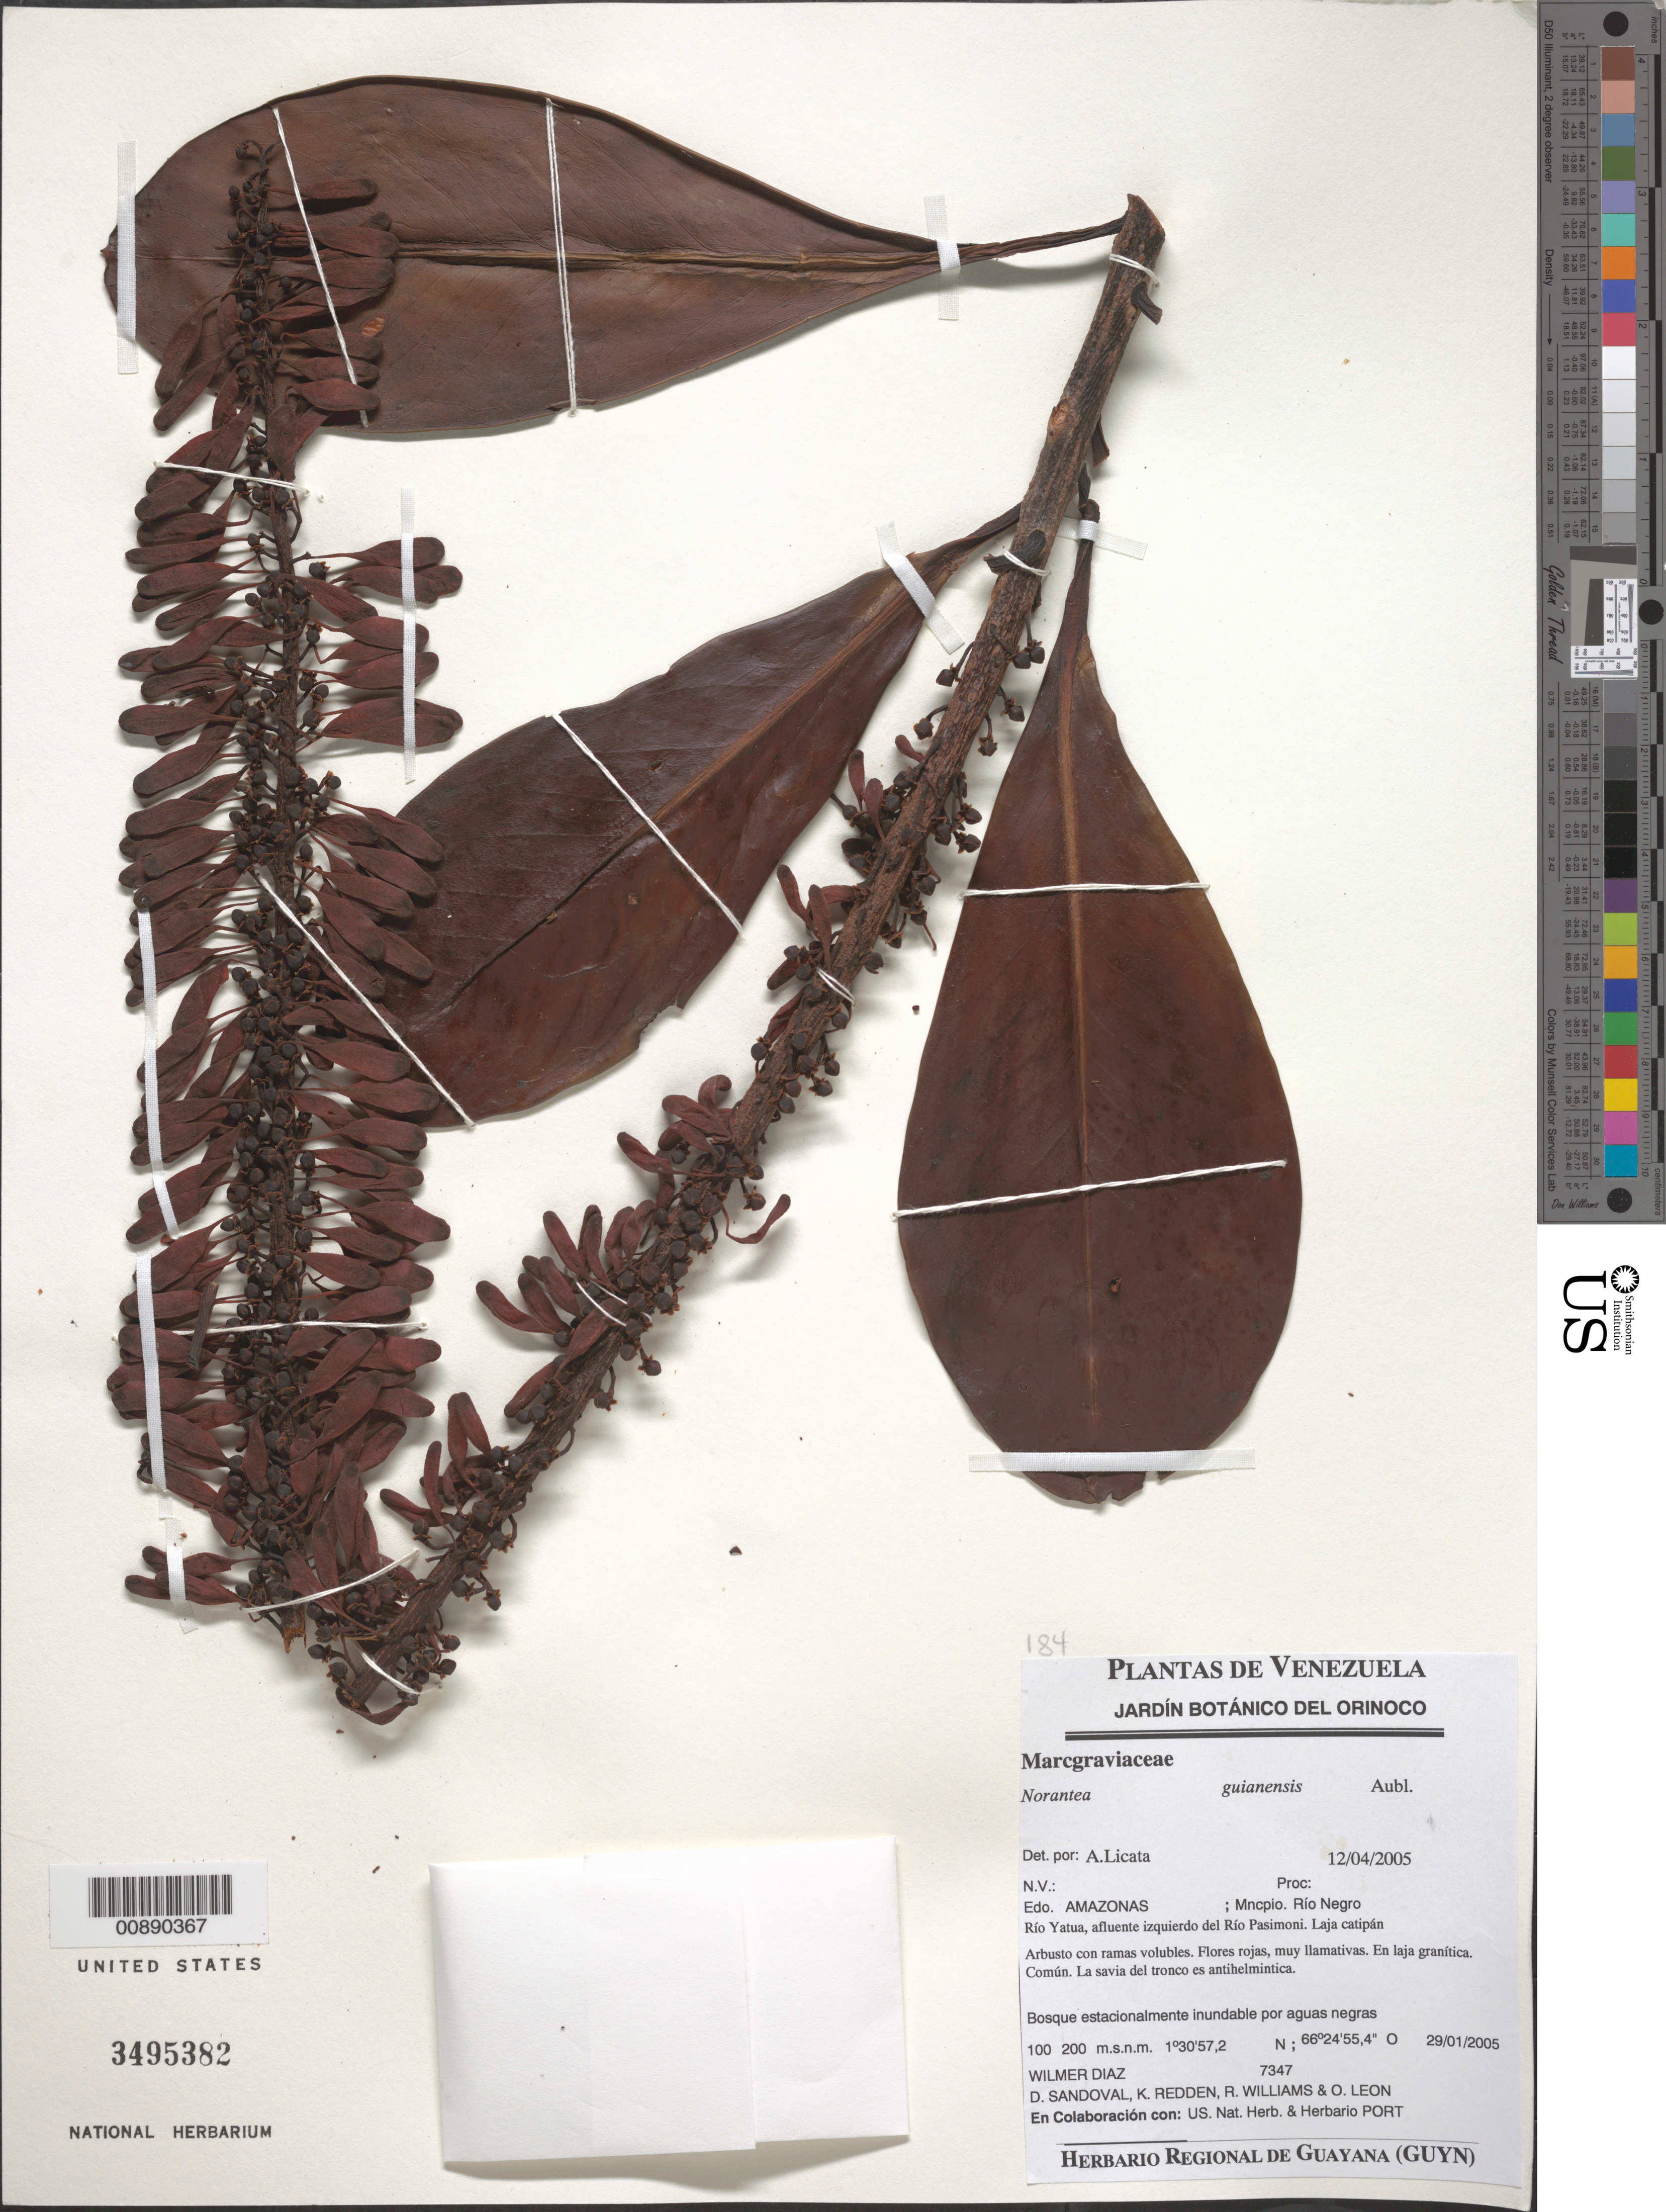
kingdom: Plantae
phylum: Tracheophyta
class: Magnoliopsida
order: Ericales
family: Marcgraviaceae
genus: Norantea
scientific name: Norantea guianensis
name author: Aubl.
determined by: Licata, A., (PORT), Univ. Nac. Exp. de los Llanos Ezequiel Zamora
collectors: W. Díaz P., D. Sandoval, K. M. Redden, R. Williams & O. León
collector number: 7347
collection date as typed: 29-Jan-05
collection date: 2005-01-29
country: Venezuela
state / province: Amazonas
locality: Mun. Río Negro, Río Yatua, afluente del Río Pasimoni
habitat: Bosque estacionalmente inundable por aguas negras; laja catipán, laja granítica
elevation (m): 100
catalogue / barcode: US 3495382